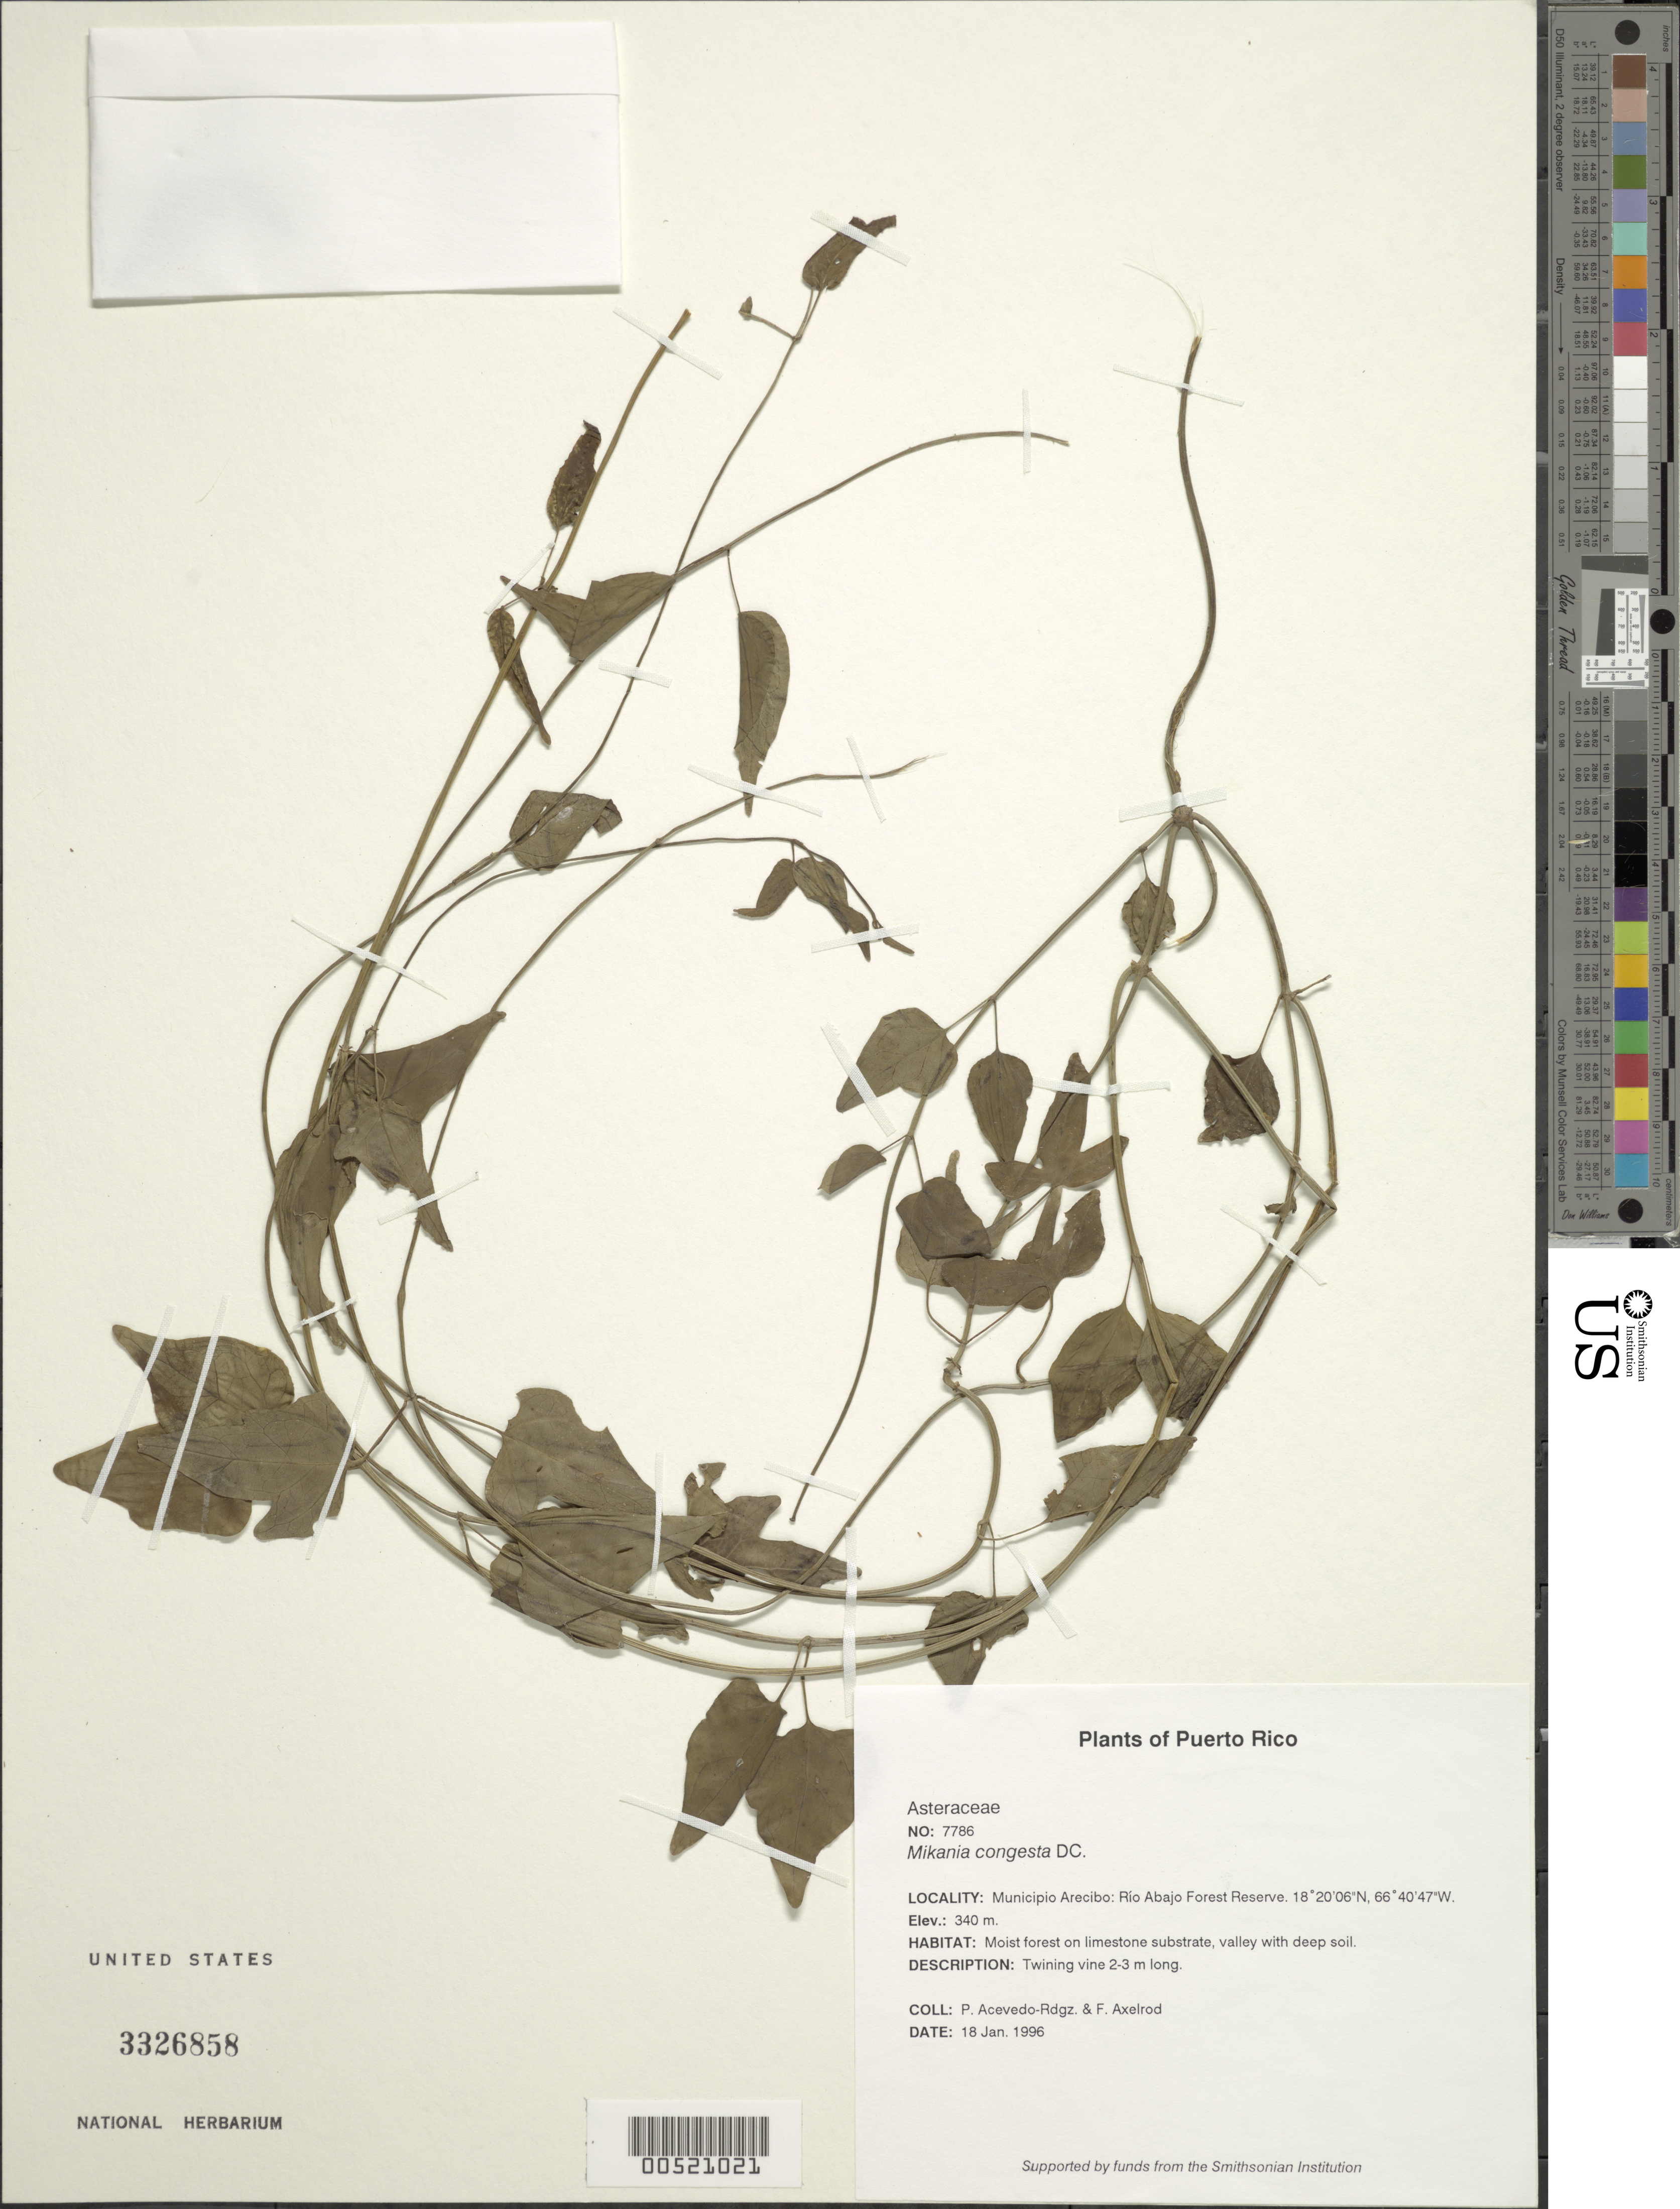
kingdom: Plantae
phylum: Tracheophyta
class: Magnoliopsida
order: Asterales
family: Asteraceae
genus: Mikania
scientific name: Mikania congesta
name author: DC.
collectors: P. Acevedo-Rodr. & F. S. Axelrod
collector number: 7786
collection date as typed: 18 Jan 1996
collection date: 1996-01-18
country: Puerto Rico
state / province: Arecibo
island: Puerto Rico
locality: Arecibo; Río Abajo Forest Reserve.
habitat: Moist forest on limestone substrate.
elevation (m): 340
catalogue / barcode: US 3326858